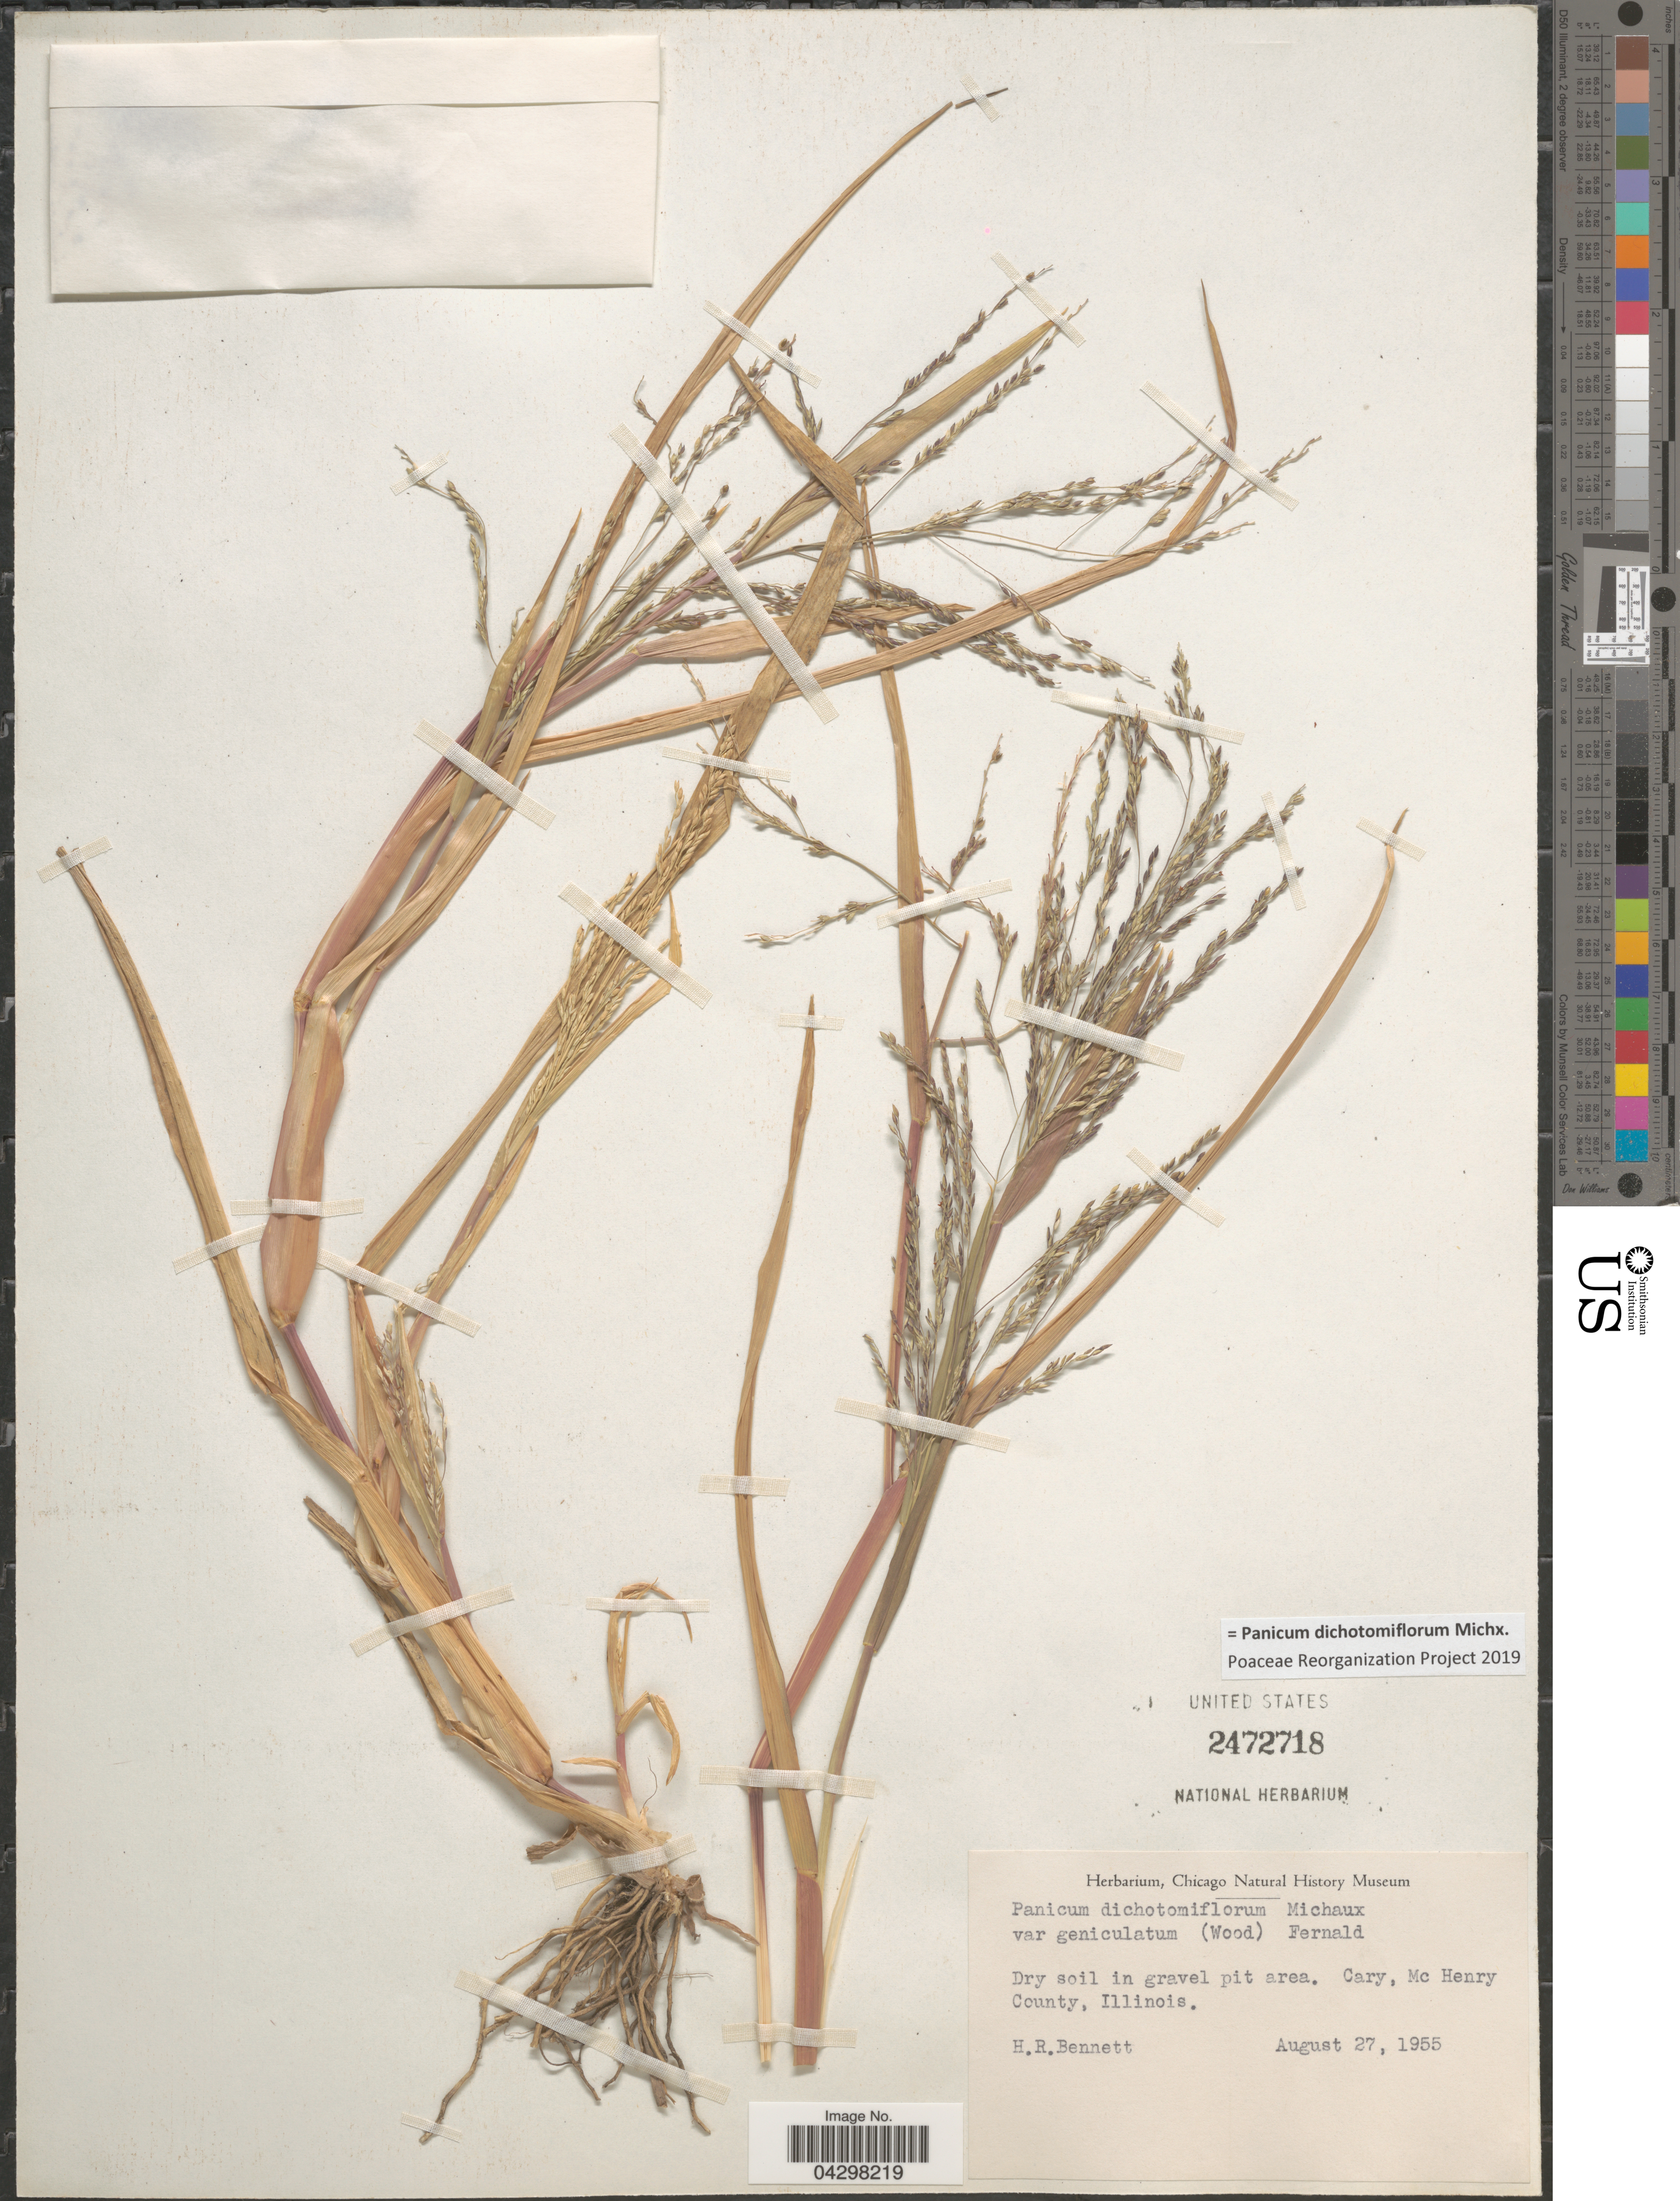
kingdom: Plantae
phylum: Tracheophyta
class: Liliopsida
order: Poales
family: Poaceae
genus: Panicum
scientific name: Panicum dichotomiflorum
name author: Michx.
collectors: H. R. Bennett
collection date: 1955-08-27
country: United States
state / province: Illinois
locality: Dry soil in gravel pit area. Cary, Mc Henry County.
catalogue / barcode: US 2472718